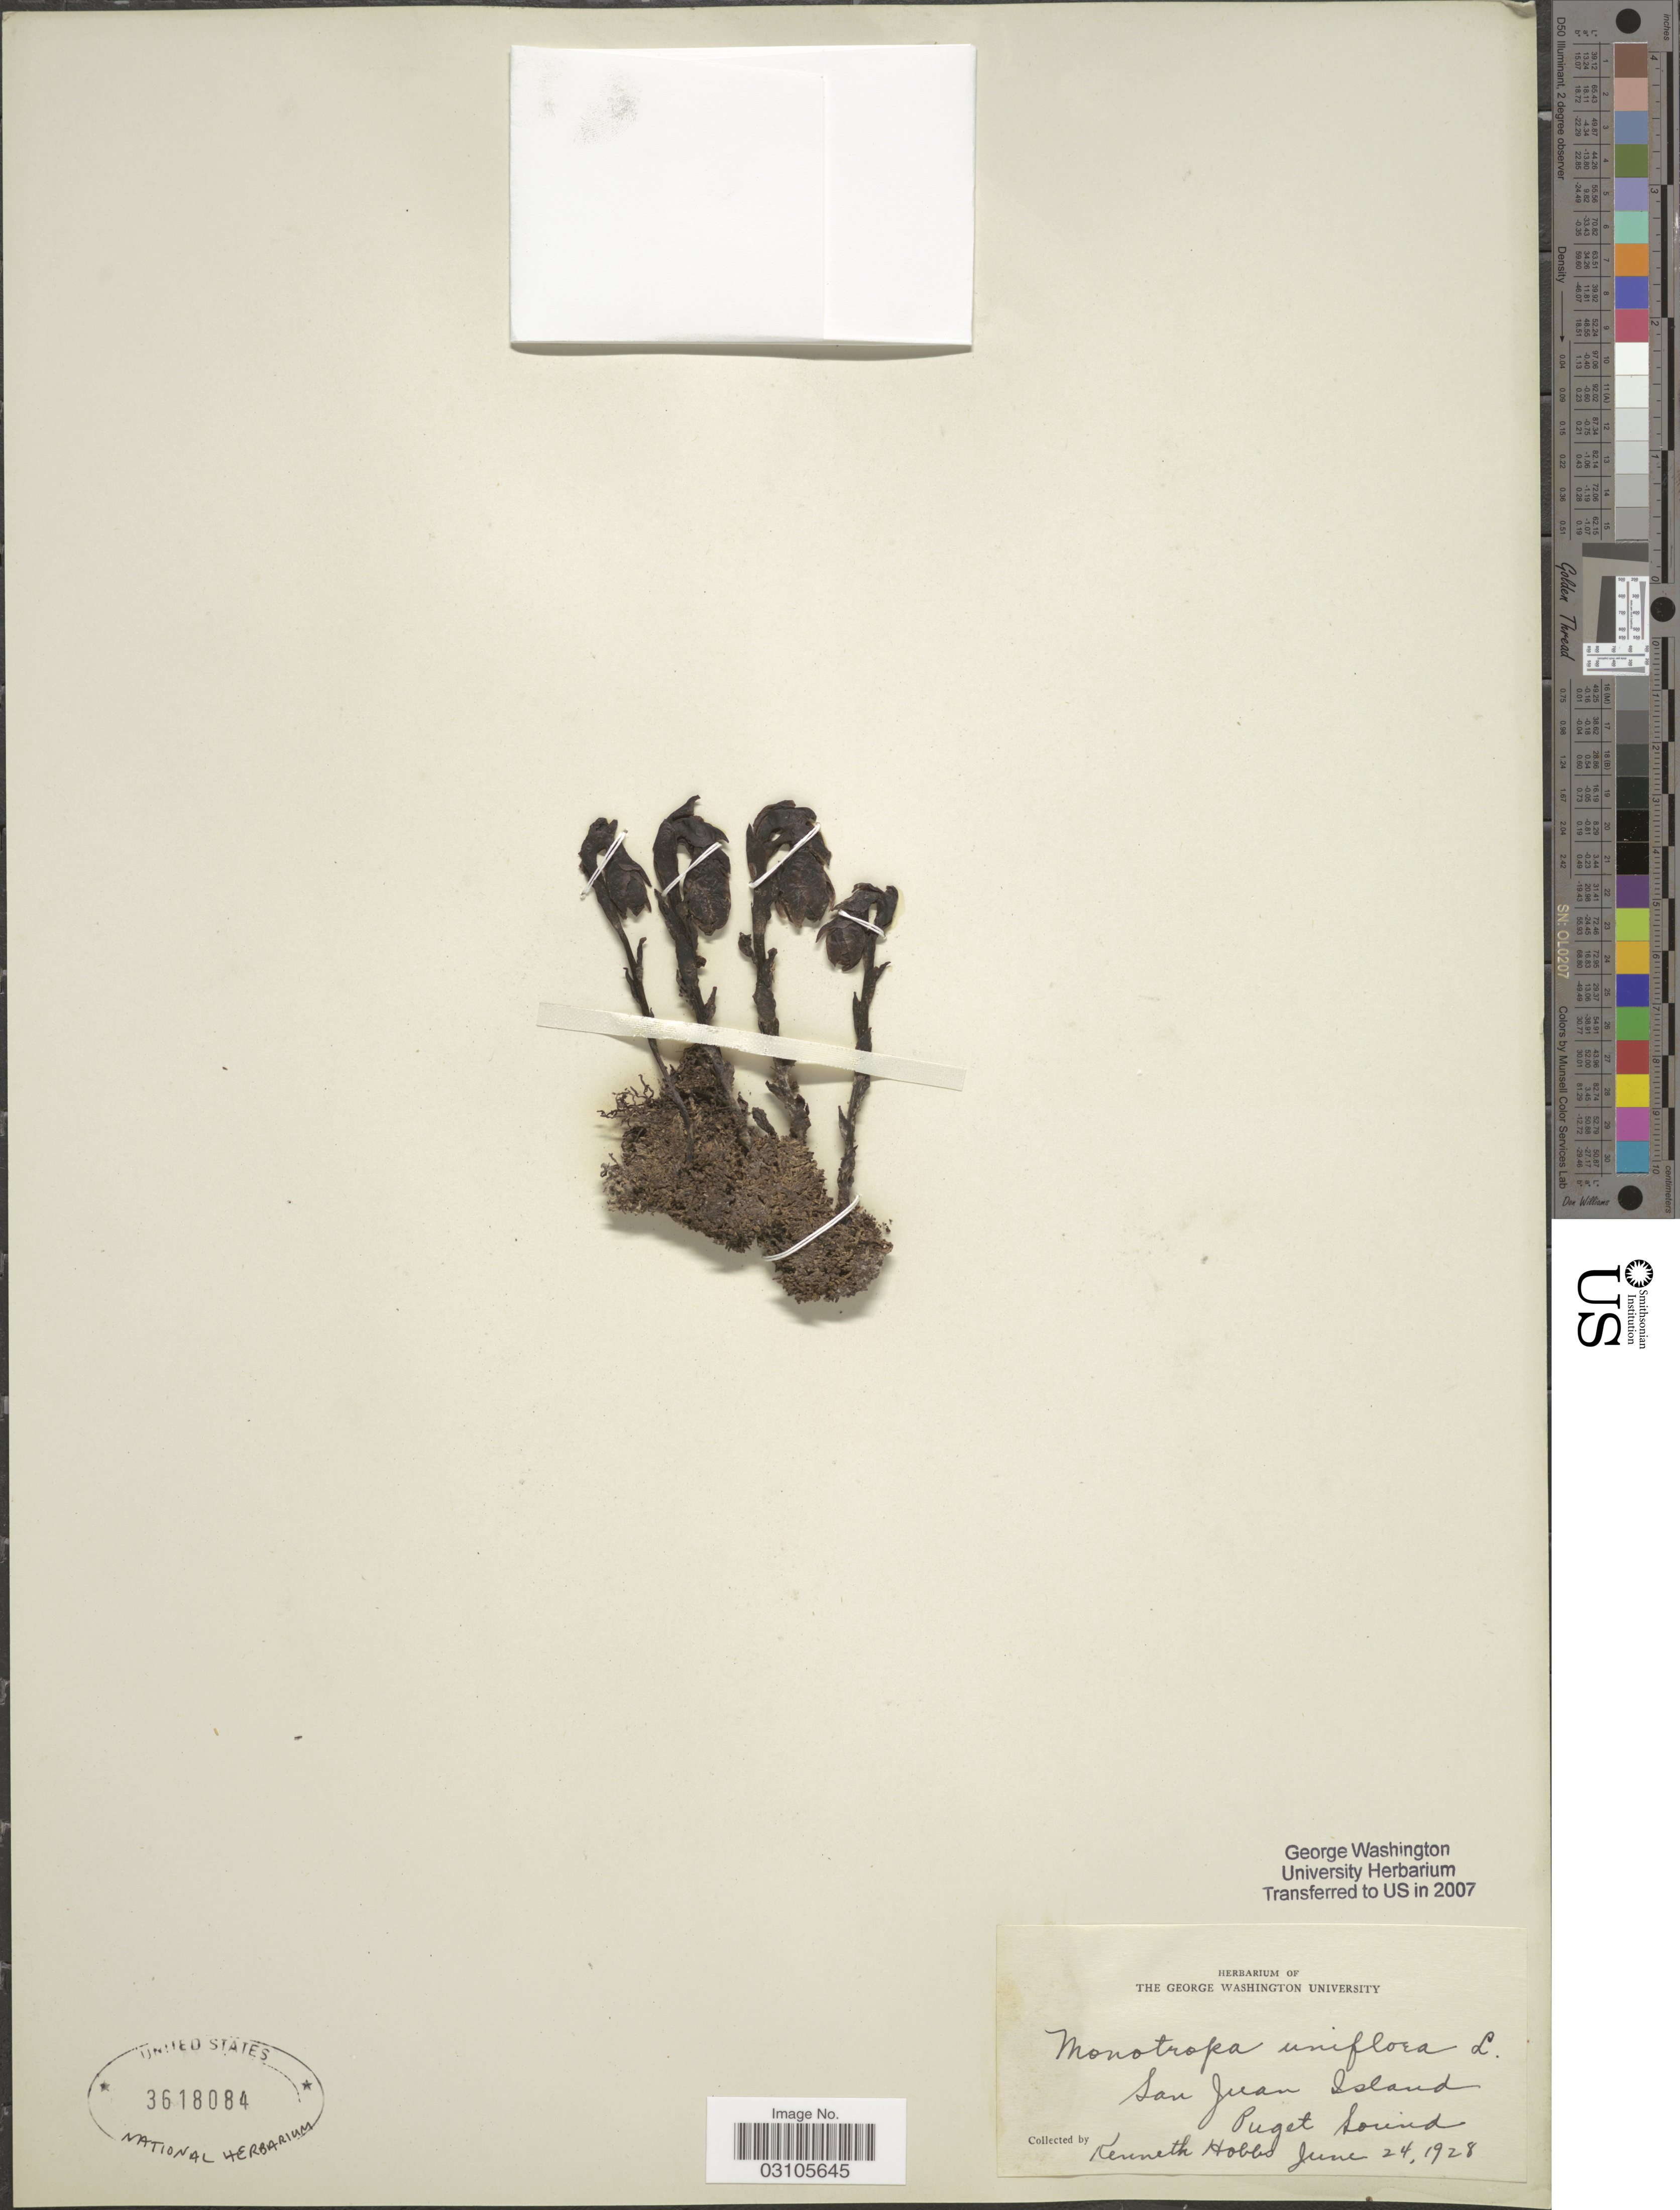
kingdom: Plantae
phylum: Tracheophyta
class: Magnoliopsida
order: Ericales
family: Ericaceae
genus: Monotropa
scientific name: Monotropa uniflora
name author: L.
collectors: K. Hobbs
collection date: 1928-06-24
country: United States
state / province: Washington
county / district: King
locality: San Juan Island. Puget Sound.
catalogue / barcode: US 3618084